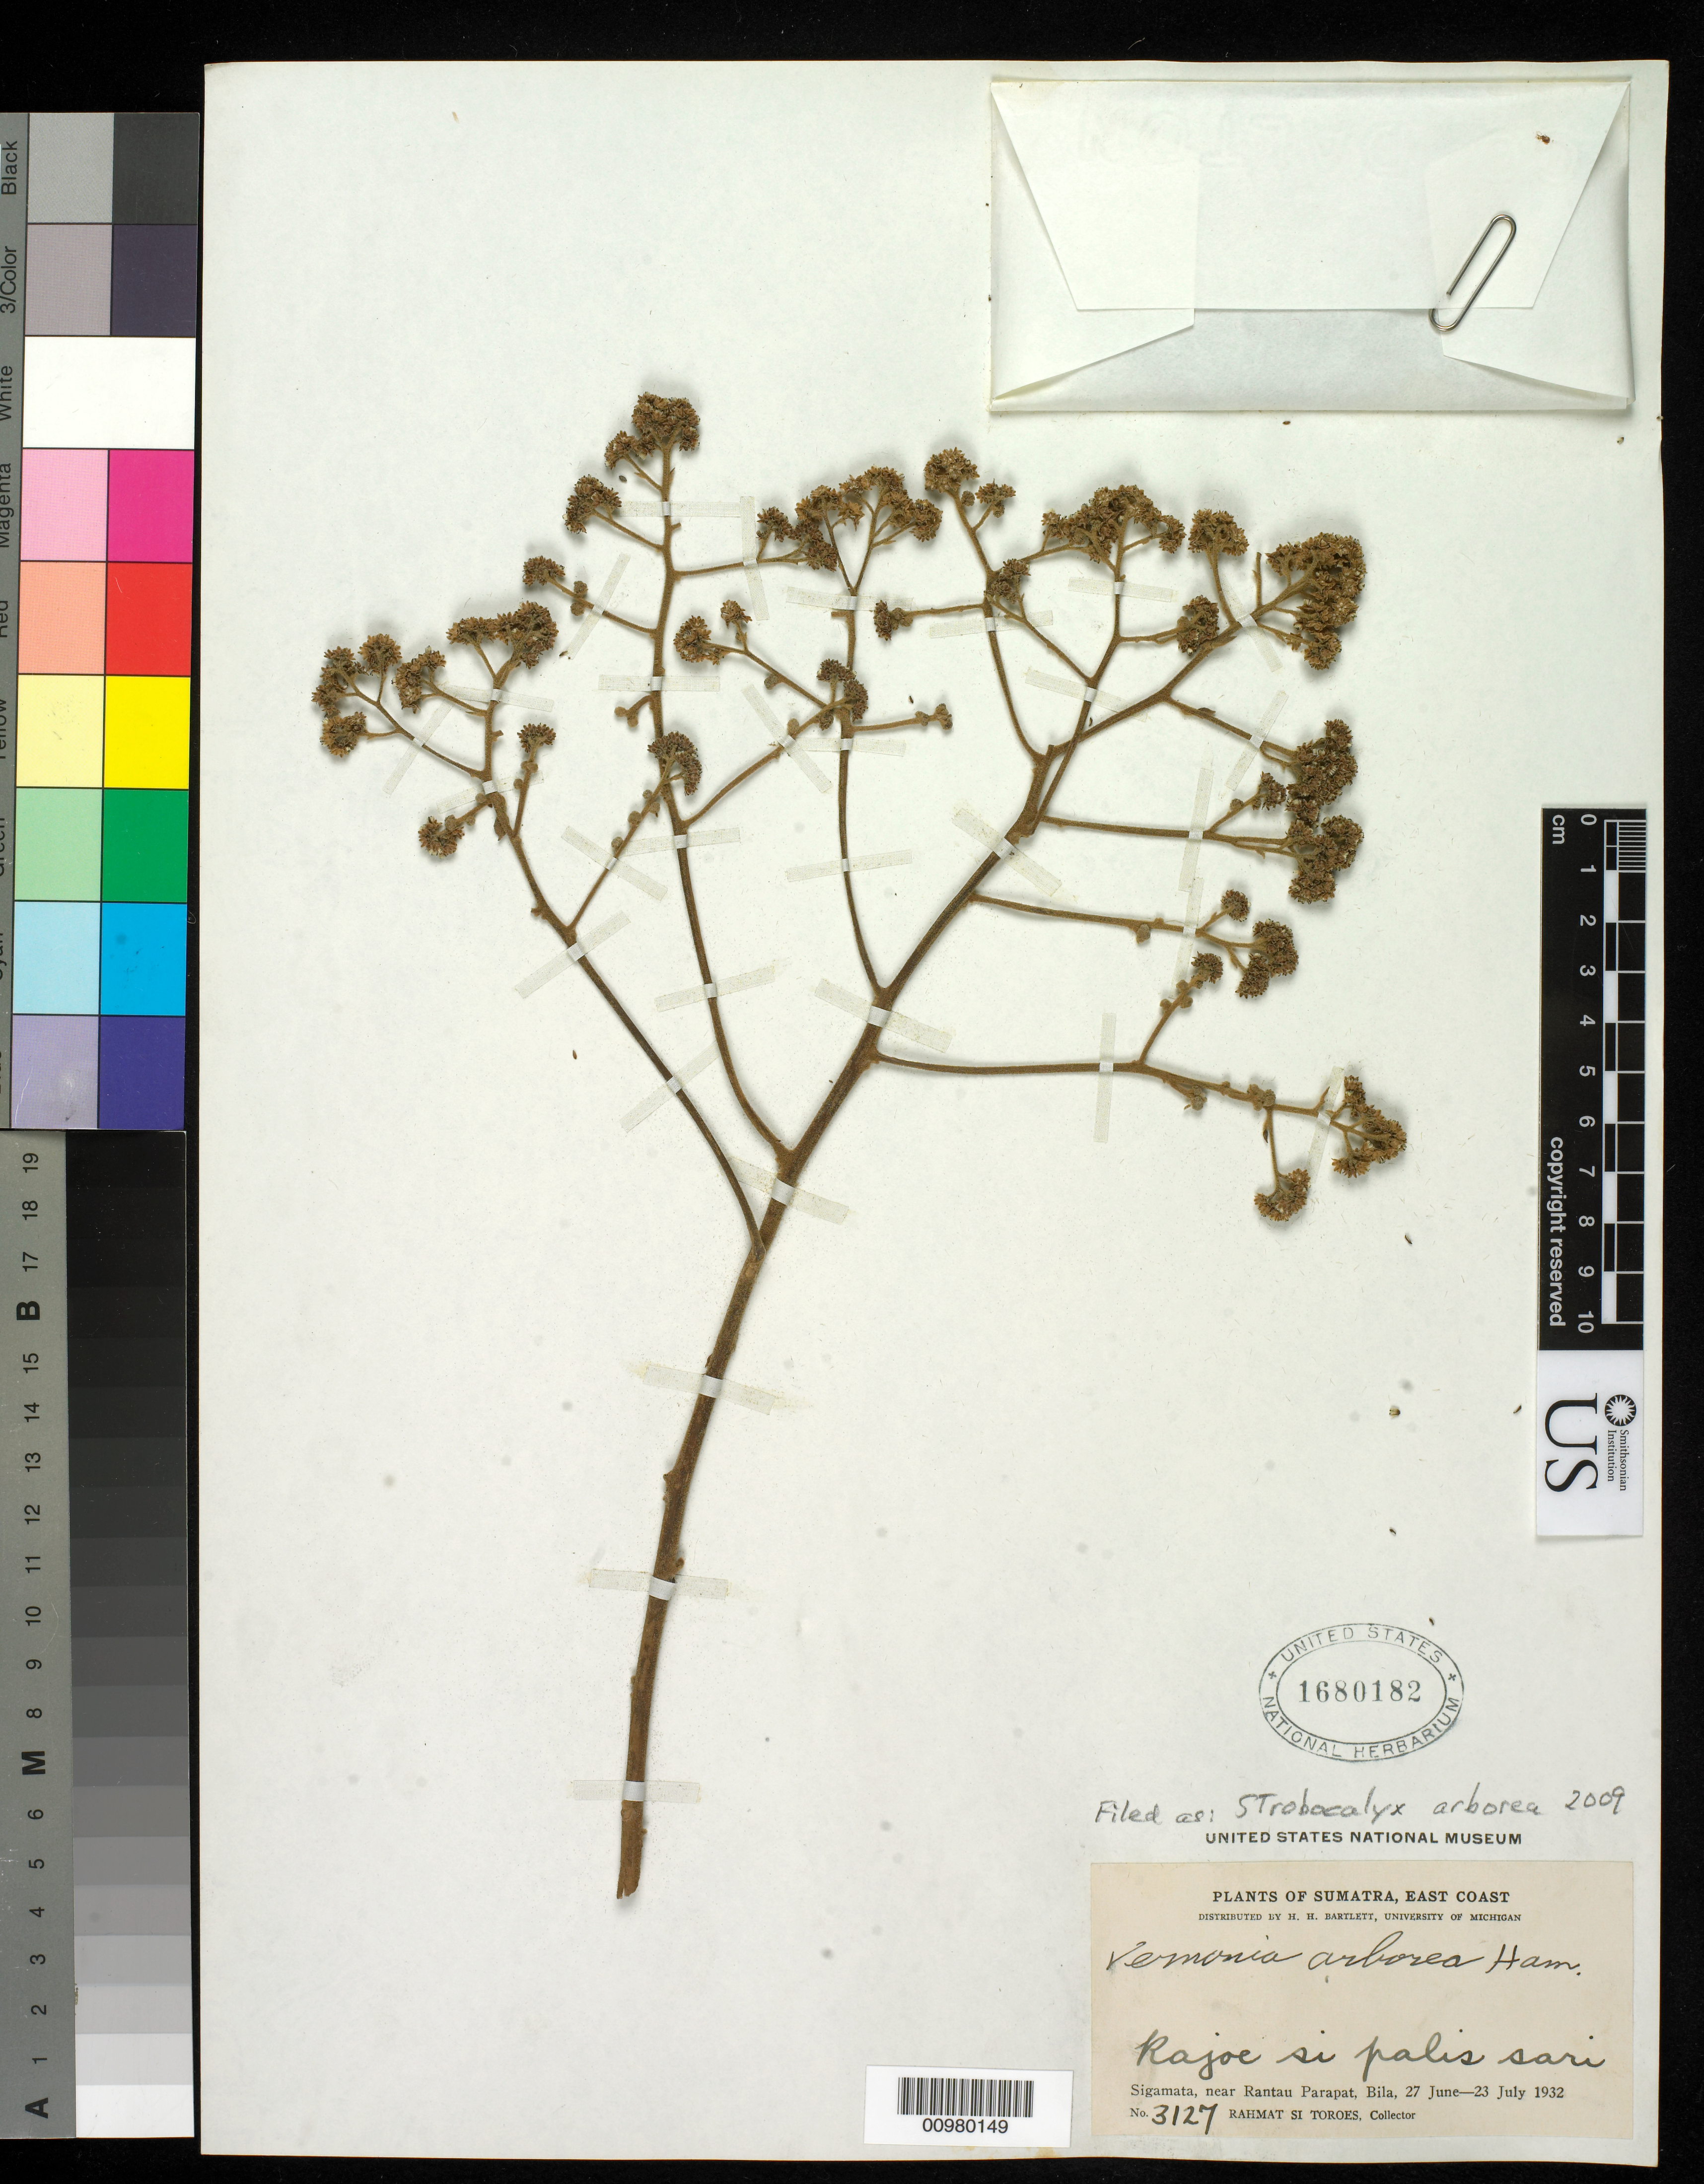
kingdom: Plantae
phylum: Tracheophyta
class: Magnoliopsida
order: Asterales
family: Asteraceae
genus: Strobocalyx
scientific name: Strobocalyx arborea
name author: (Buch.-Ham.) Sch. Bip.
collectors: Rahmat Si Boeea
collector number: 3127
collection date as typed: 27 Jun 1932 to 23 Jul 1932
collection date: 1932-06-27/1932-07-23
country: Indonesia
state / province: Sumatra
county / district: North Sumatra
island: Sumatra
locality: Sigamata, near Rantau Parapat, Bila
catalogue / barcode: US 1680182